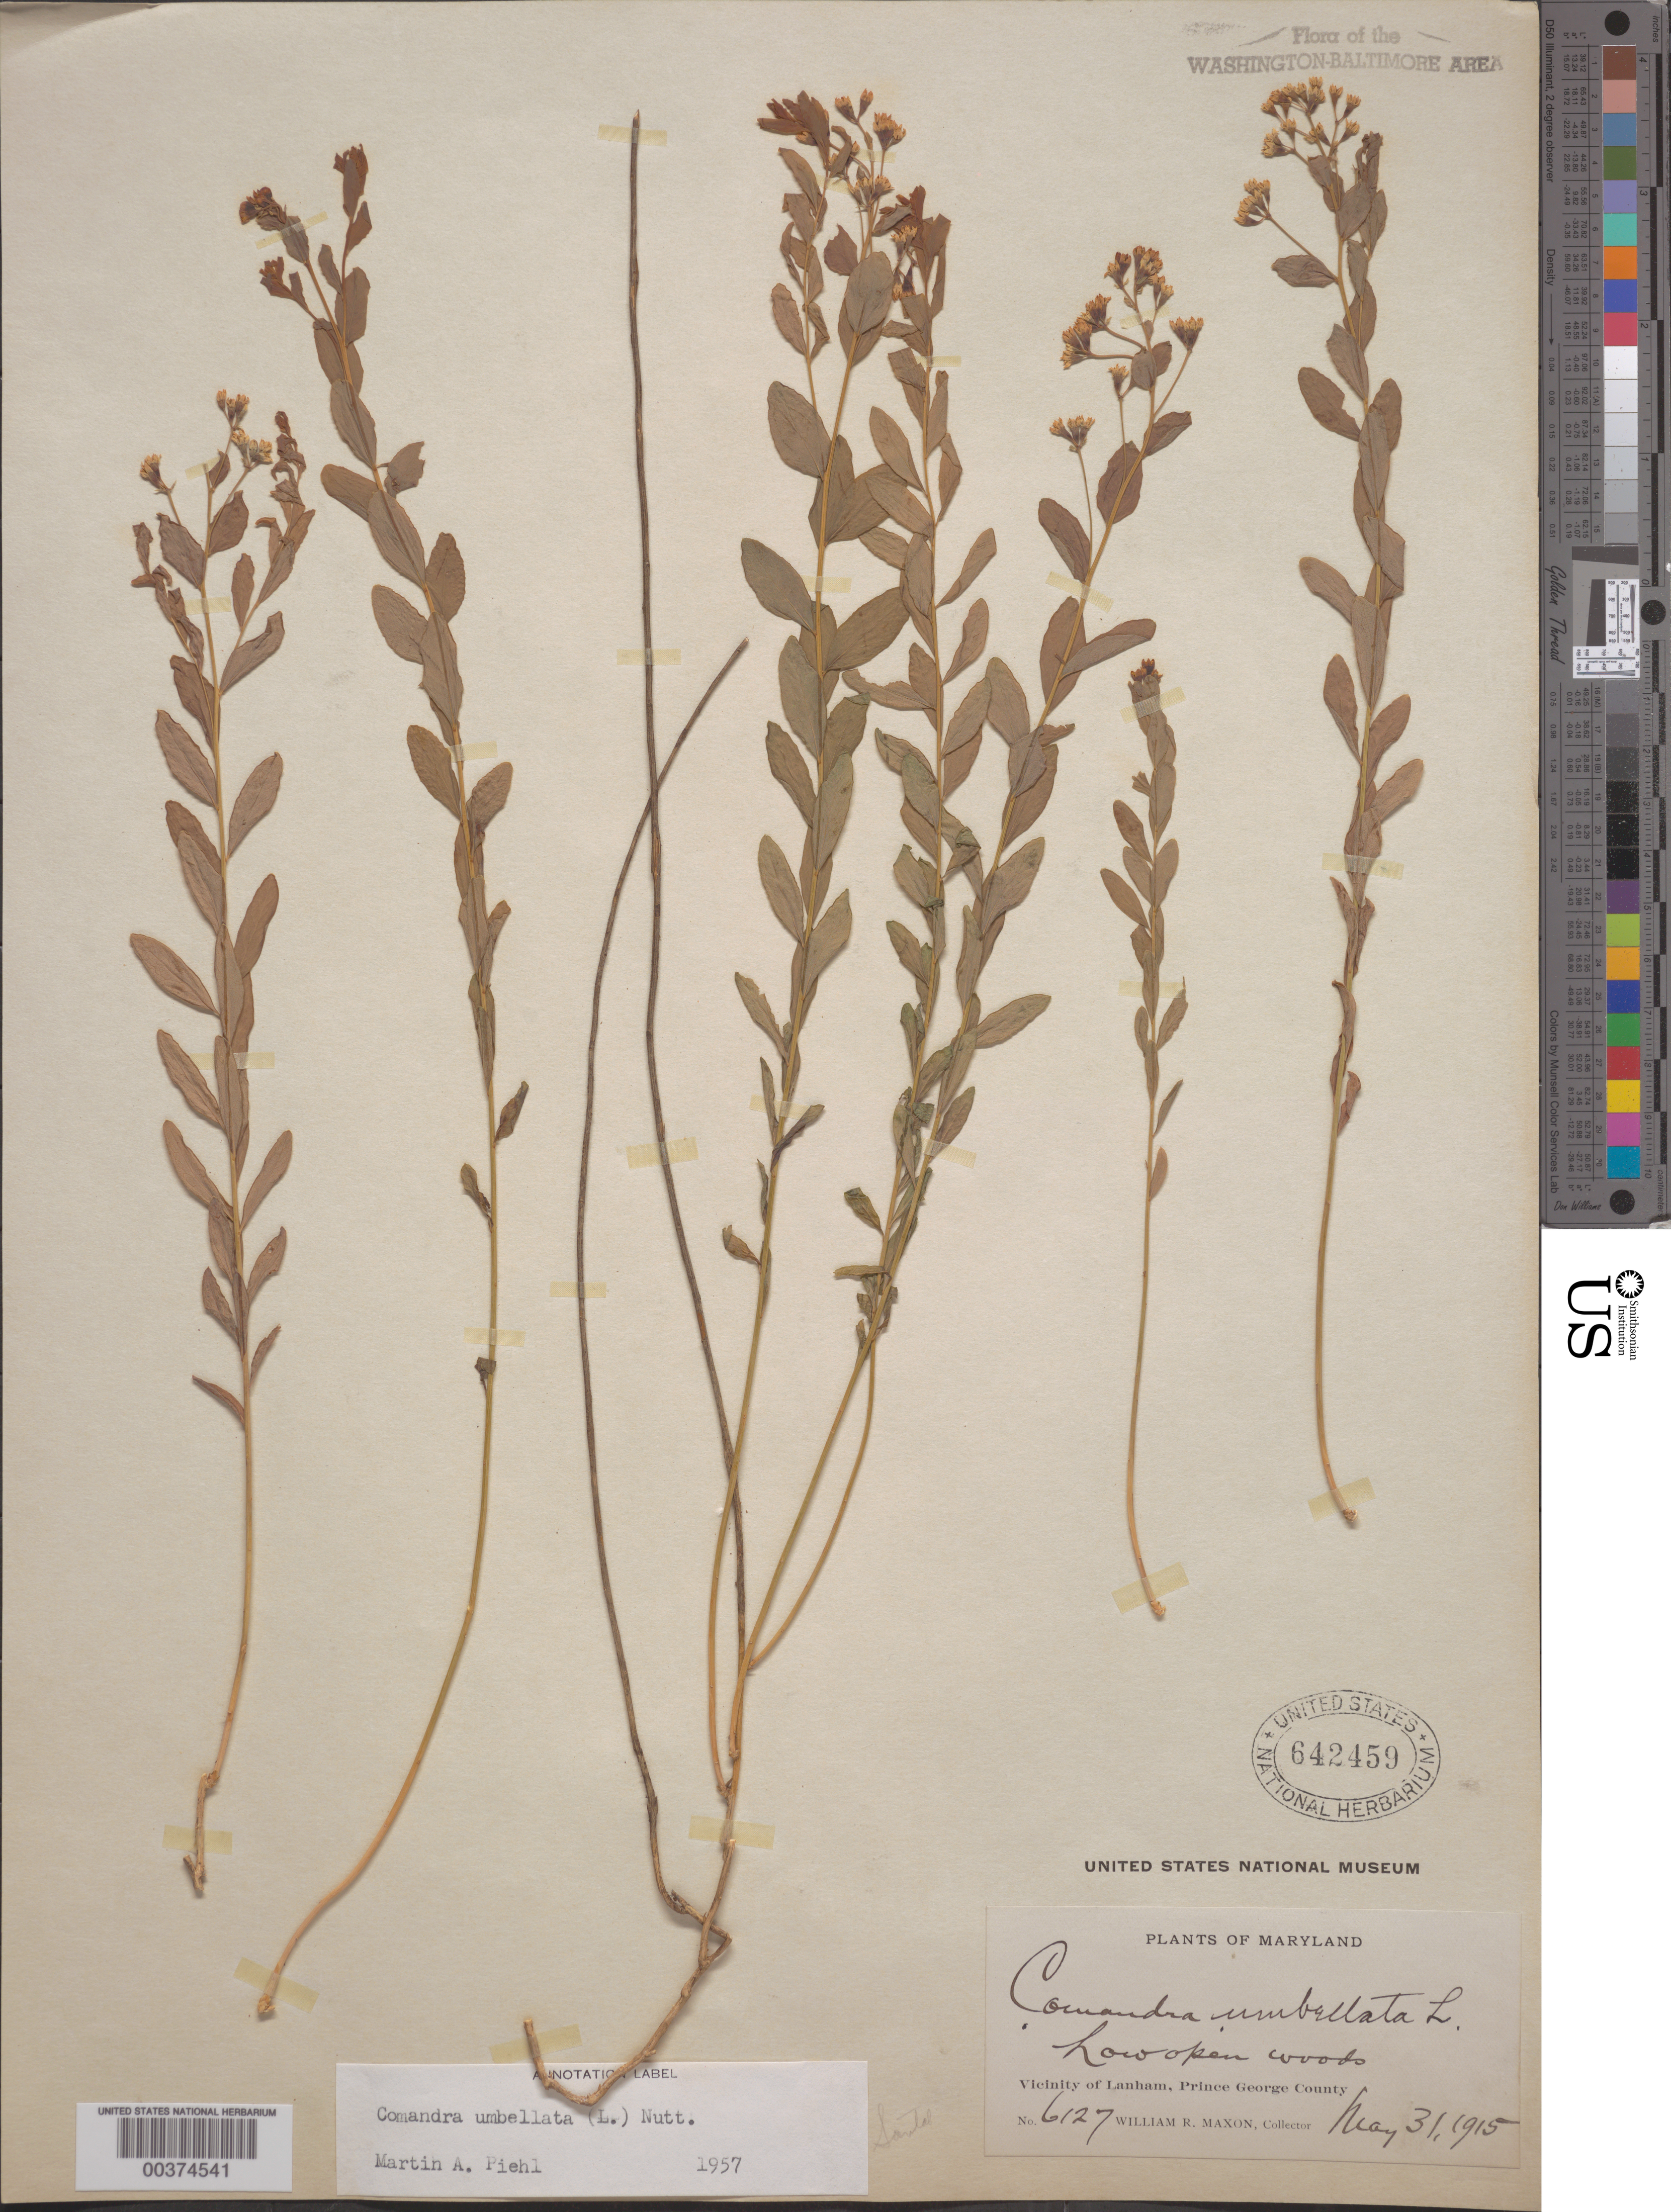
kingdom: Plantae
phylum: Tracheophyta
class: Magnoliopsida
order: Santalales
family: Comandraceae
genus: Comandra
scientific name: Comandra umbellata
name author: (L.) Nutt.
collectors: W. R. Maxon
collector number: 6127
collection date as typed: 31 May 1915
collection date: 1915-05-31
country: United States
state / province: Maryland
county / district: Prince George's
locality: Lanham vicinity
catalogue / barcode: US 642459